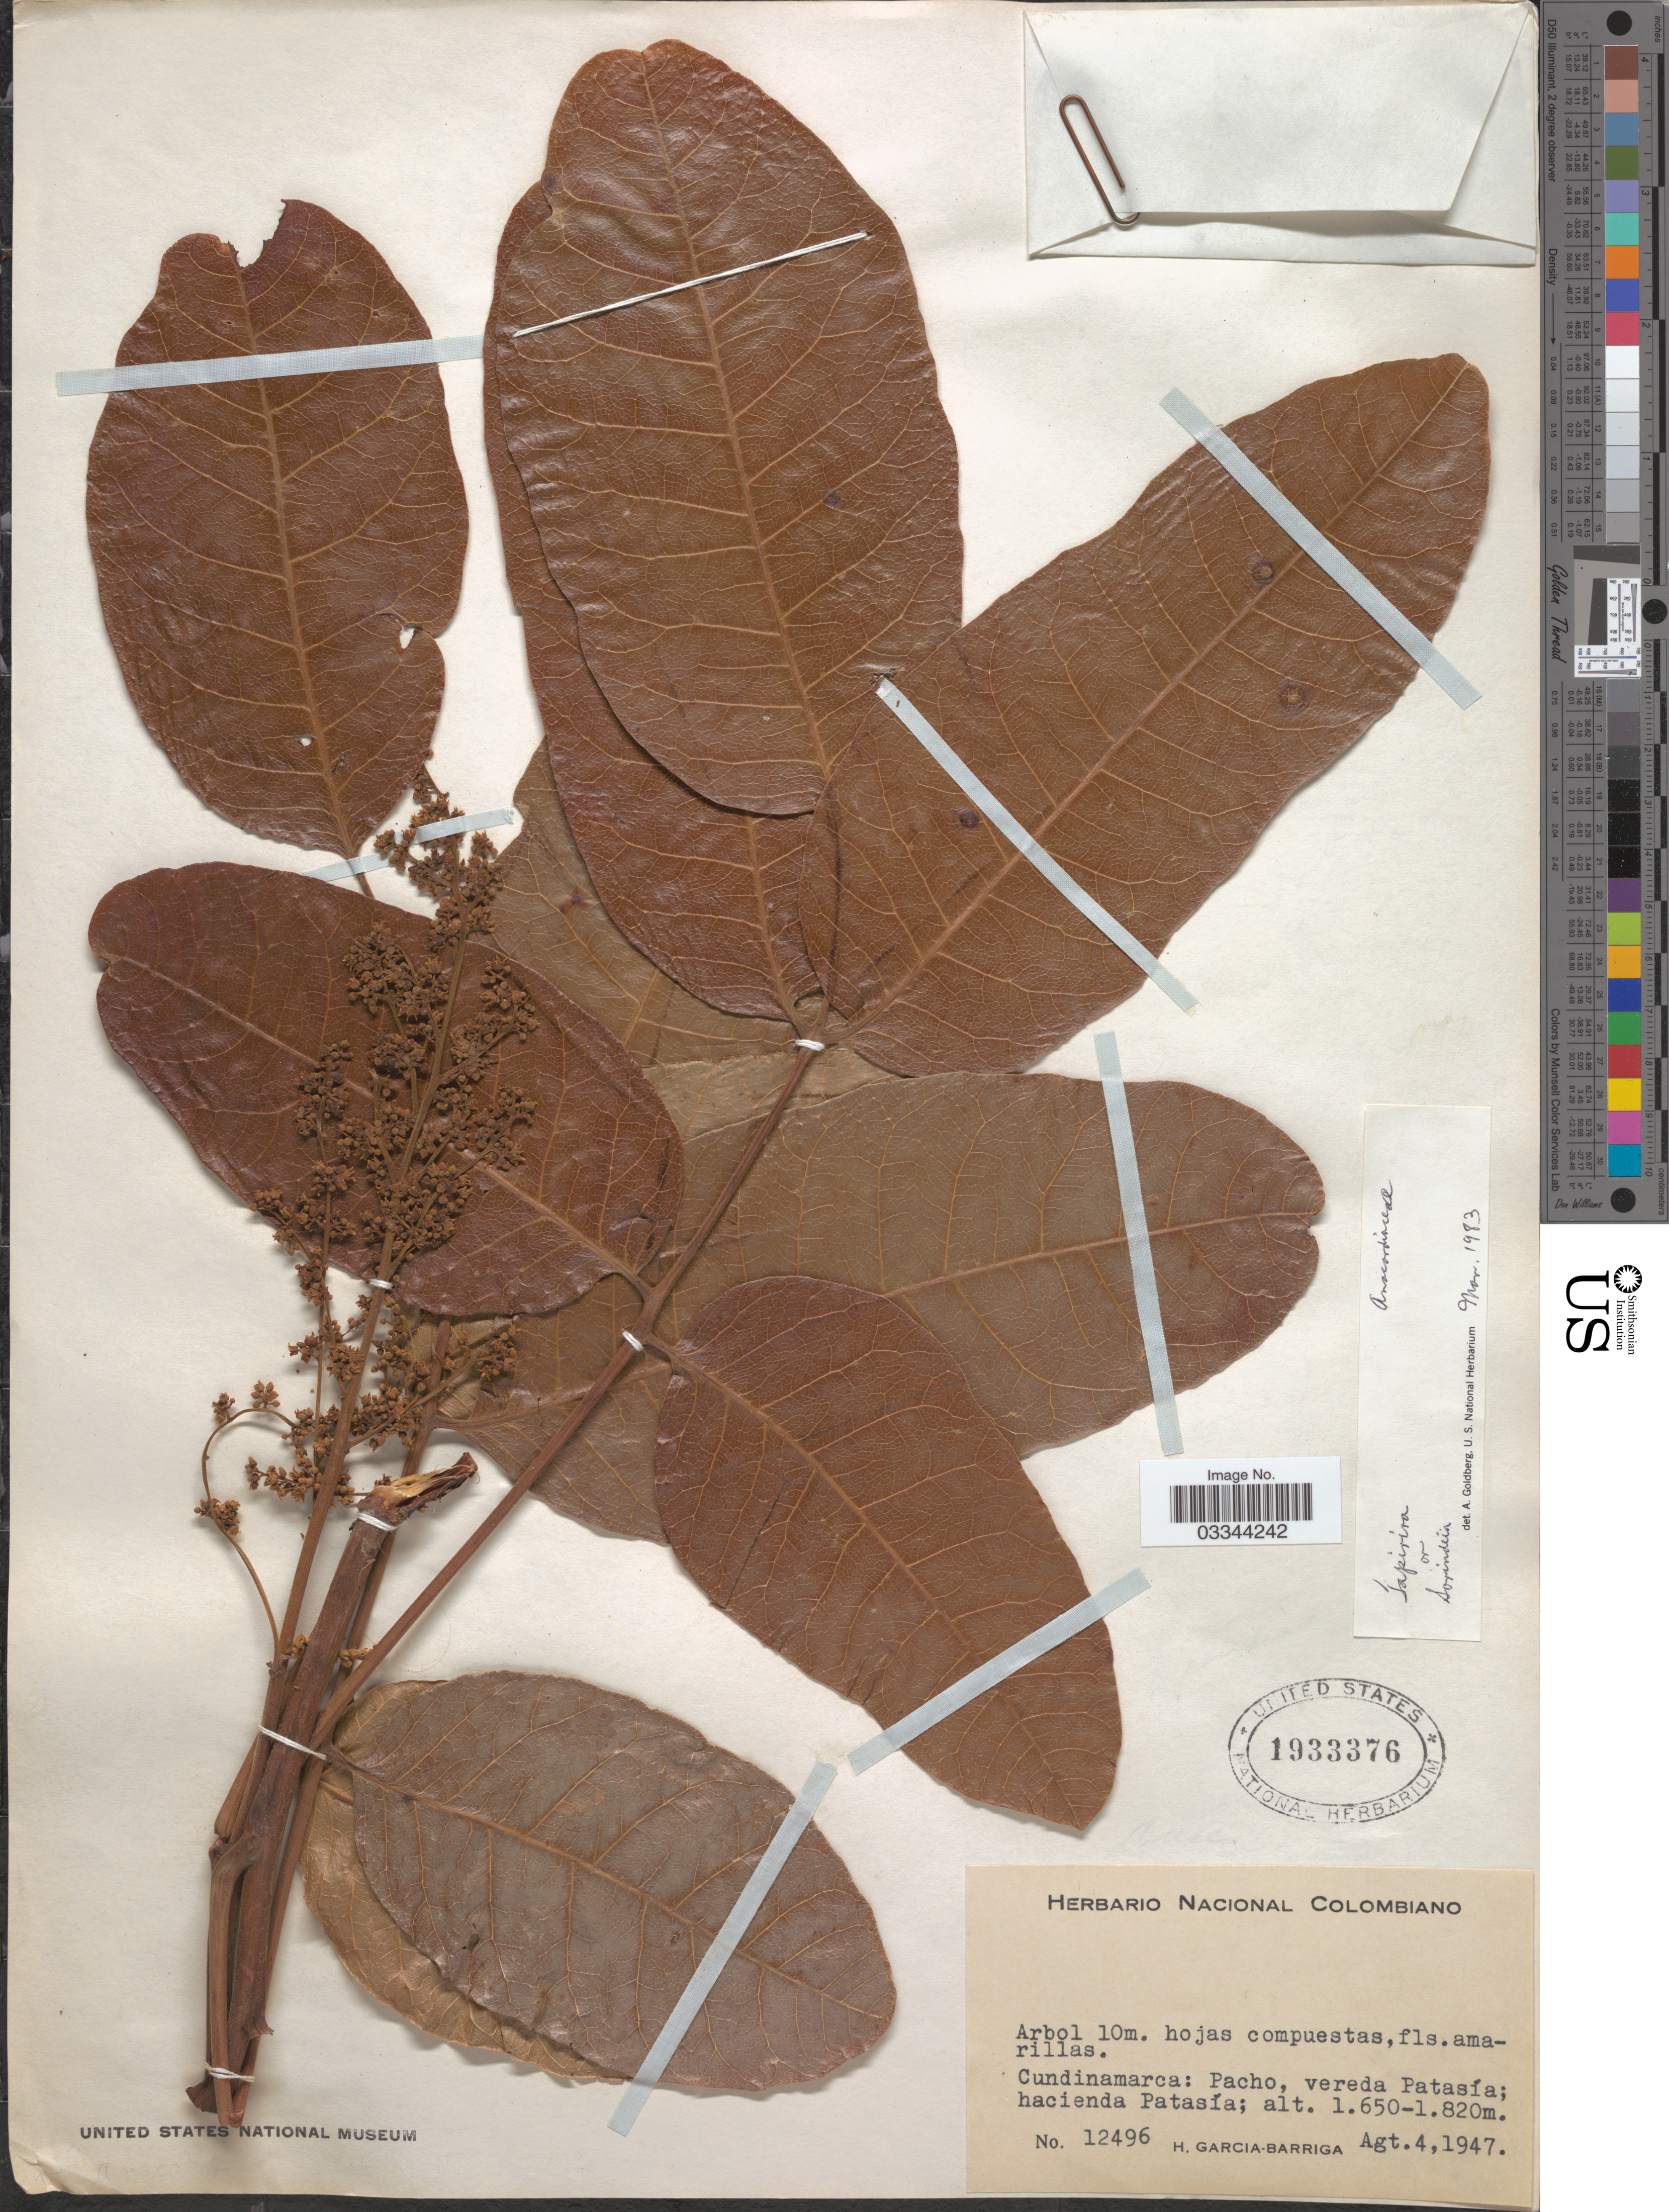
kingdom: Plantae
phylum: Tracheophyta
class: Magnoliopsida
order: Sapindales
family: Anacardiaceae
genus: Mauria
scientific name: Mauria sp.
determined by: Mitchell, John D.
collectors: H. García Barriga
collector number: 12496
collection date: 1947-08-04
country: Colombia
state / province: Cundinamarca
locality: Pacho, vereda Patasía; hacienda Patasía.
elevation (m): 1650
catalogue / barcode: US 1933376